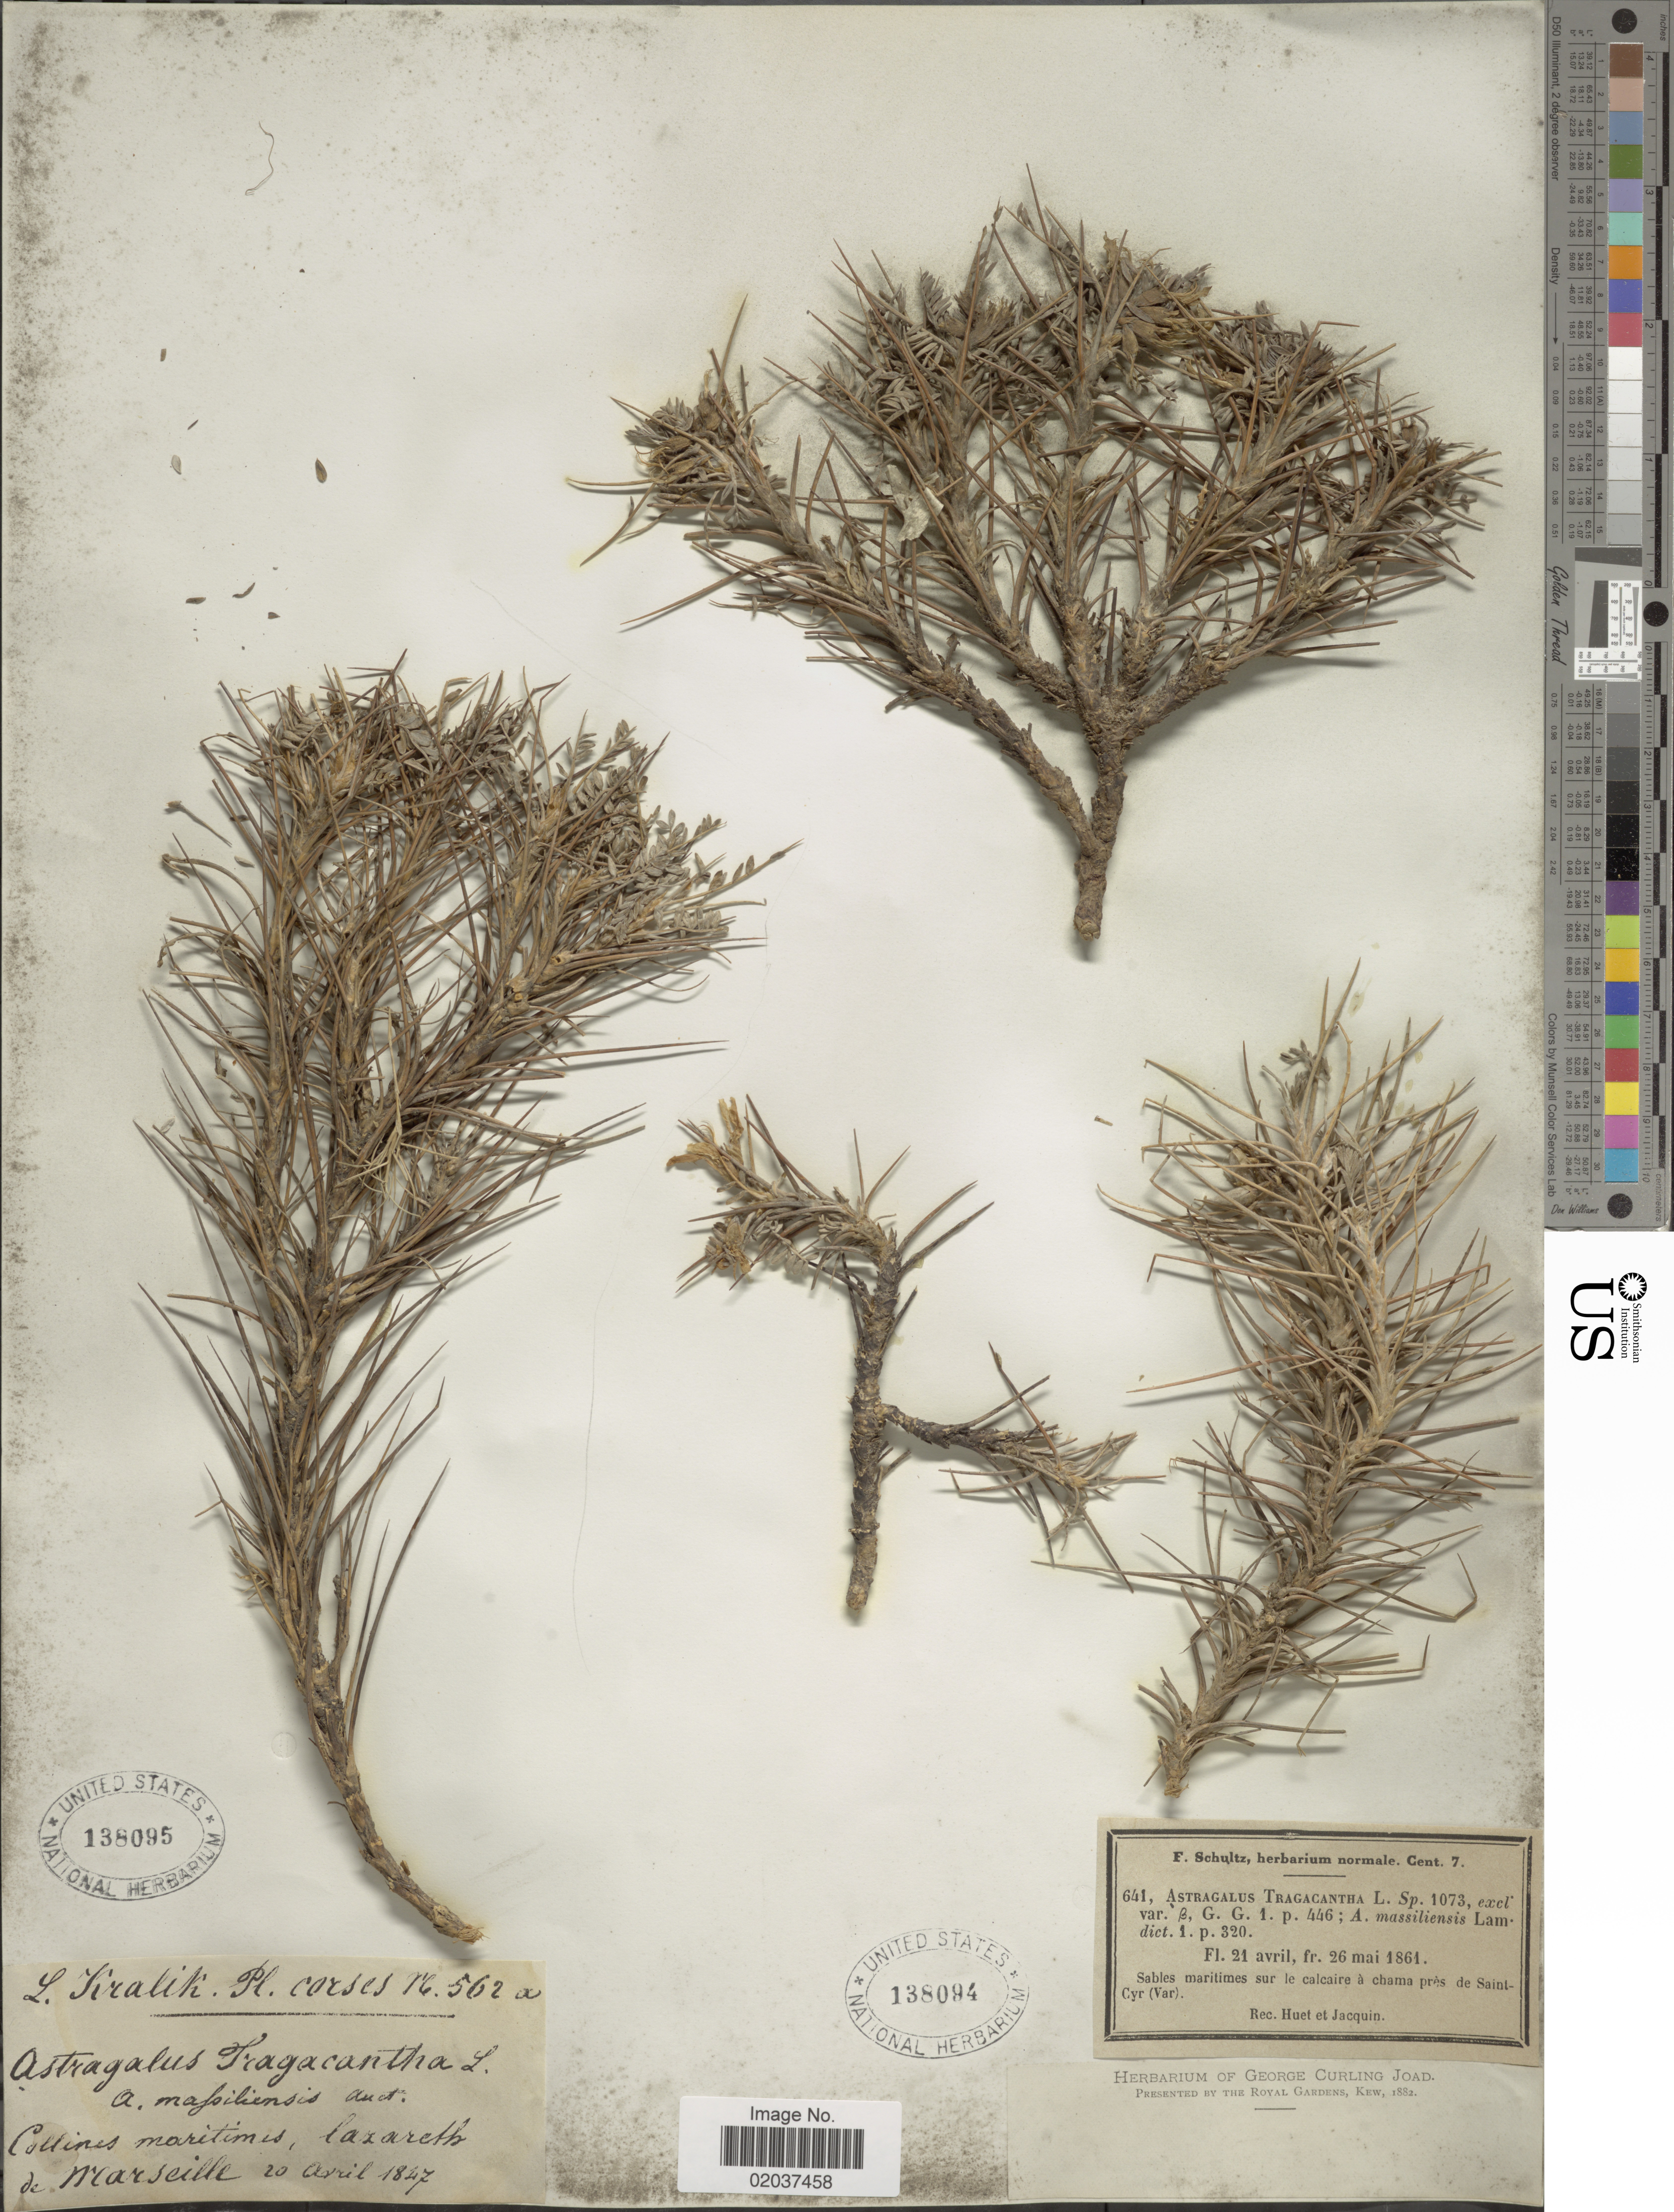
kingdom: Plantae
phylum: Tracheophyta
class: Magnoliopsida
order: Fabales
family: Fabaceae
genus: Astragalus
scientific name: Astragalus tragacantha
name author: L.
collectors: F. Schultz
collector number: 641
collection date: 1861-05-26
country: France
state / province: Provence-Alpes-Côte d'Azur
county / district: Var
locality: Sables maritines sur le calcaire a cghama pres de Saint Cyr (Var)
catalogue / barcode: US 138094-2